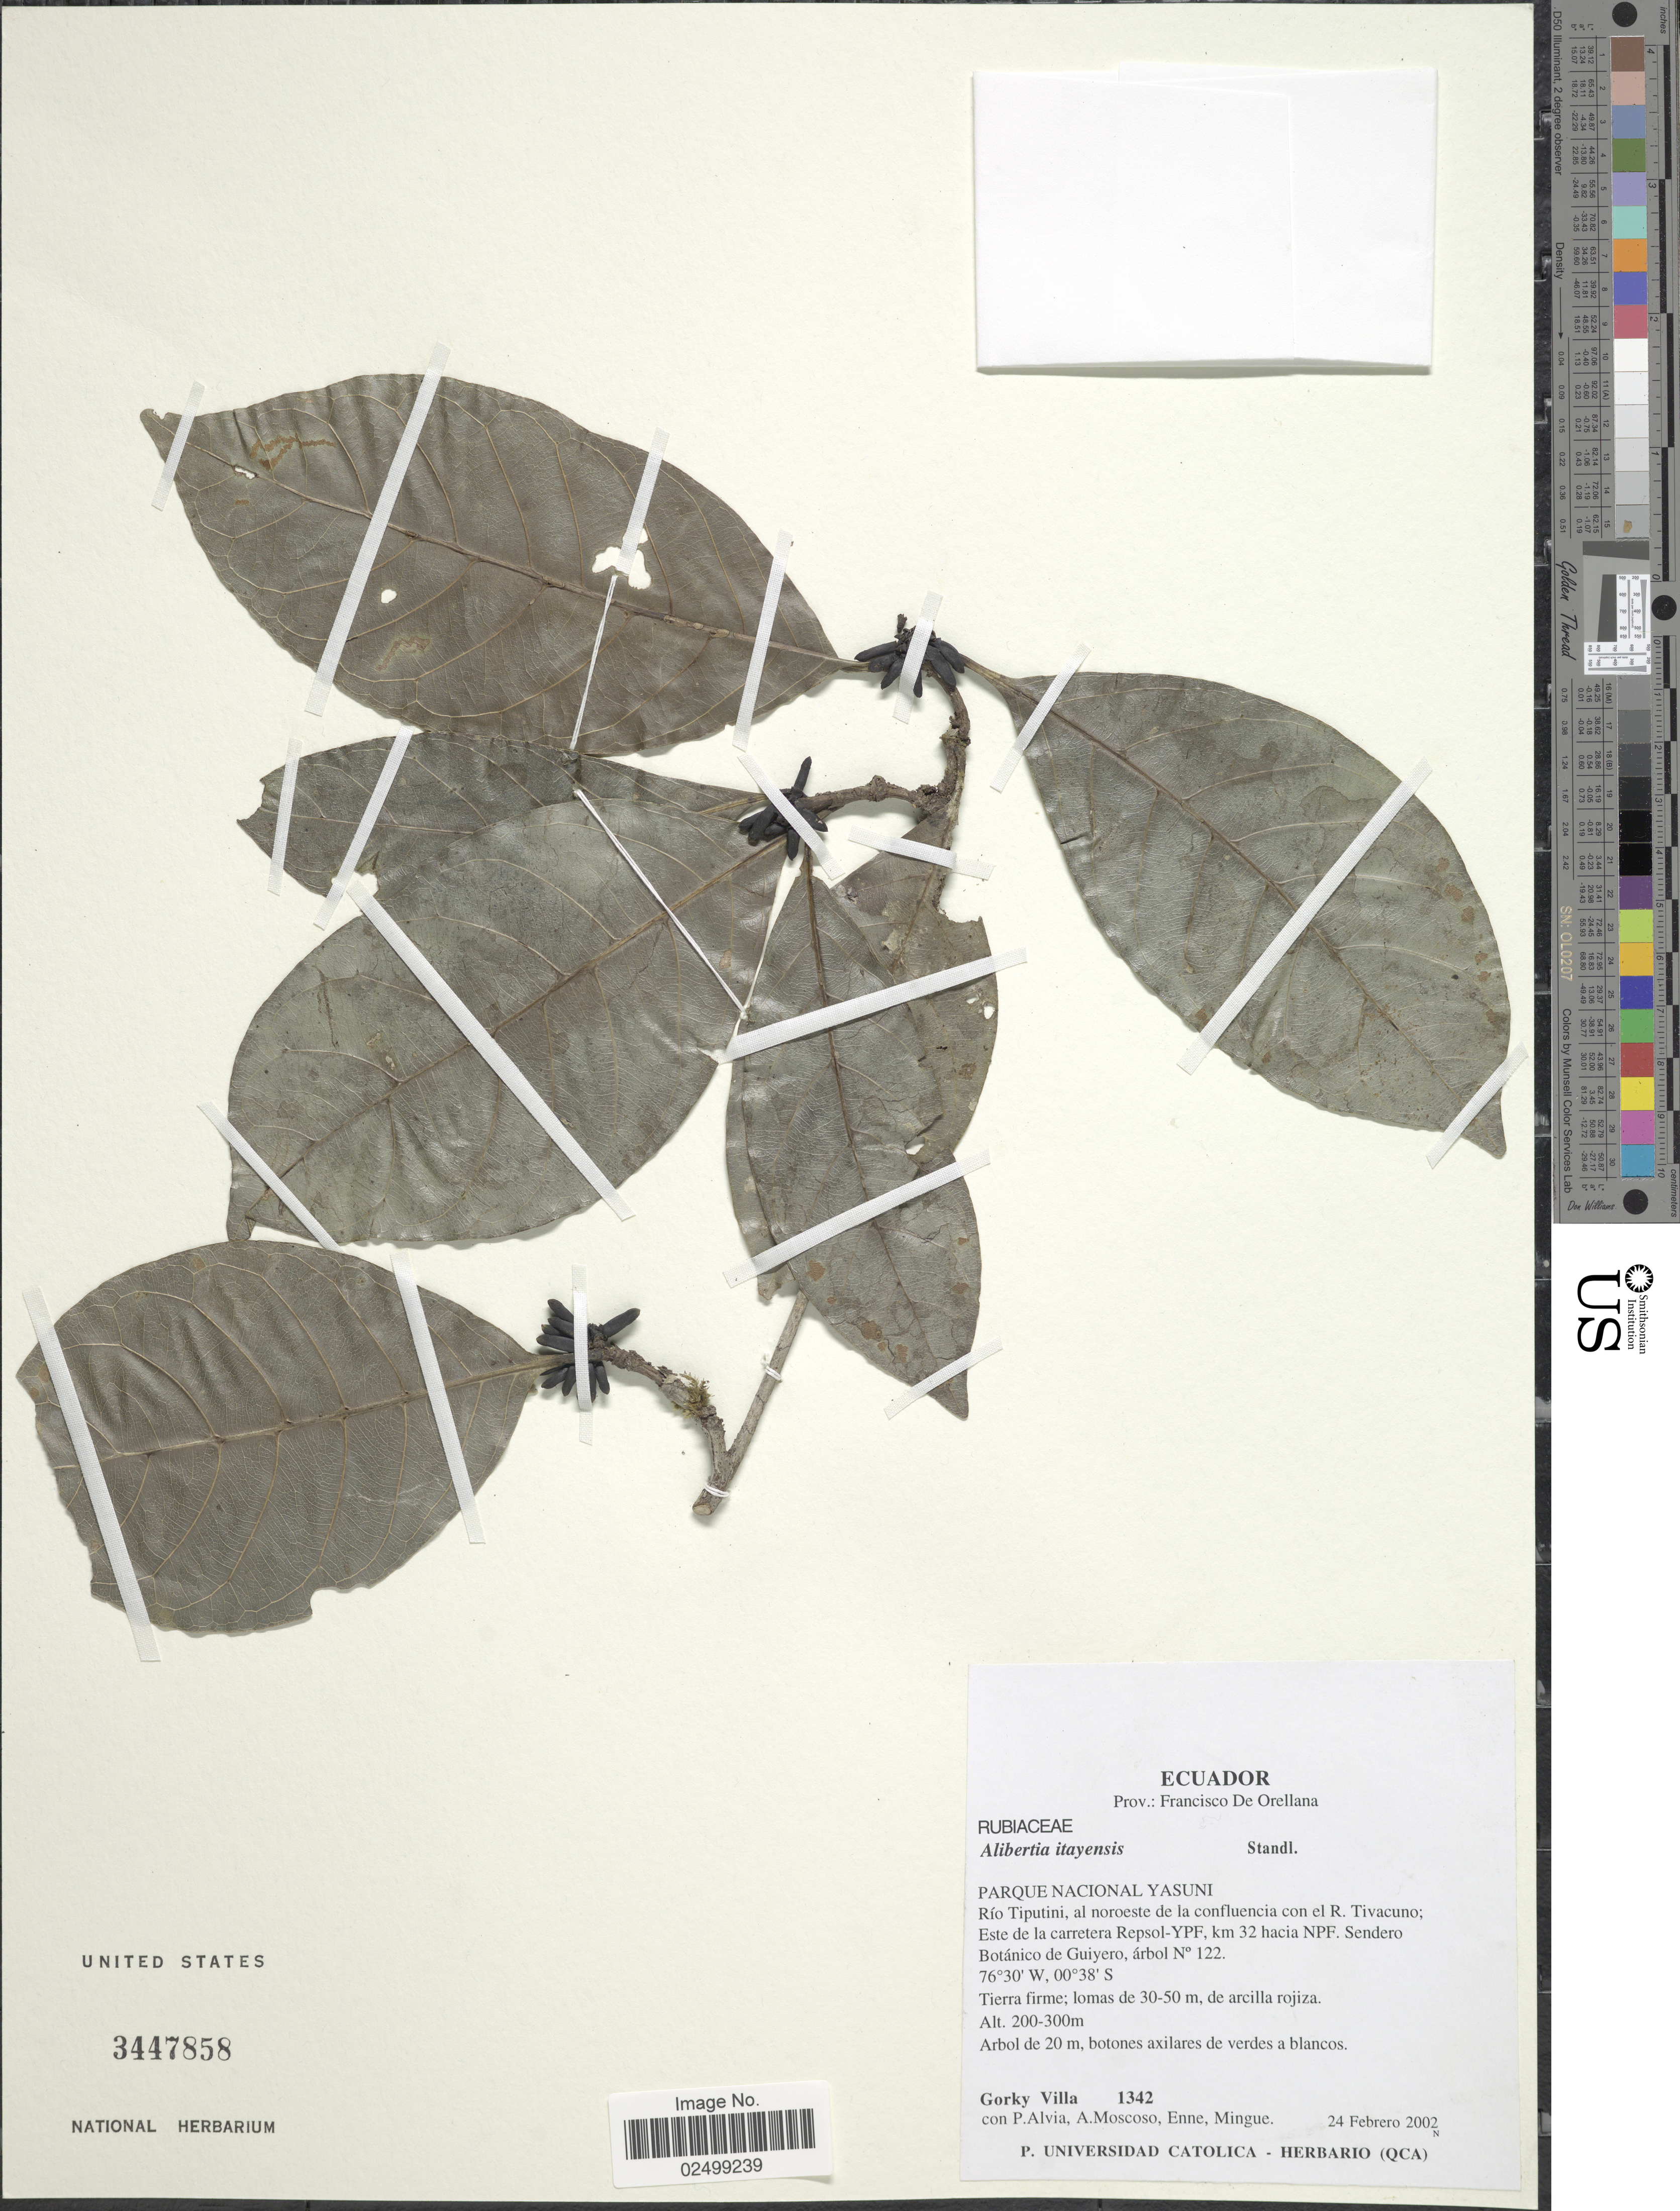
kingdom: Plantae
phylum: Tracheophyta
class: Magnoliopsida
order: Gentianales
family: Rubiaceae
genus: Alibertia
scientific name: Alibertia itayensis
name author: Standl.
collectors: G. Villa, P. Alvia, A. Moscoso, Enne & Mingue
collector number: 1342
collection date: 2002-02-24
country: Ecuador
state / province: Orellana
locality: Parque Nacional Yasuni, Río Tiputini, al noroeste de la confluencia con el R. Tivacuno; Este de la carretera Repsol-YPF, km 32 hacia NPF. Sendero Botánico de Guiyero, árbol N°122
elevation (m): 200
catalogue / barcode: US 3447858